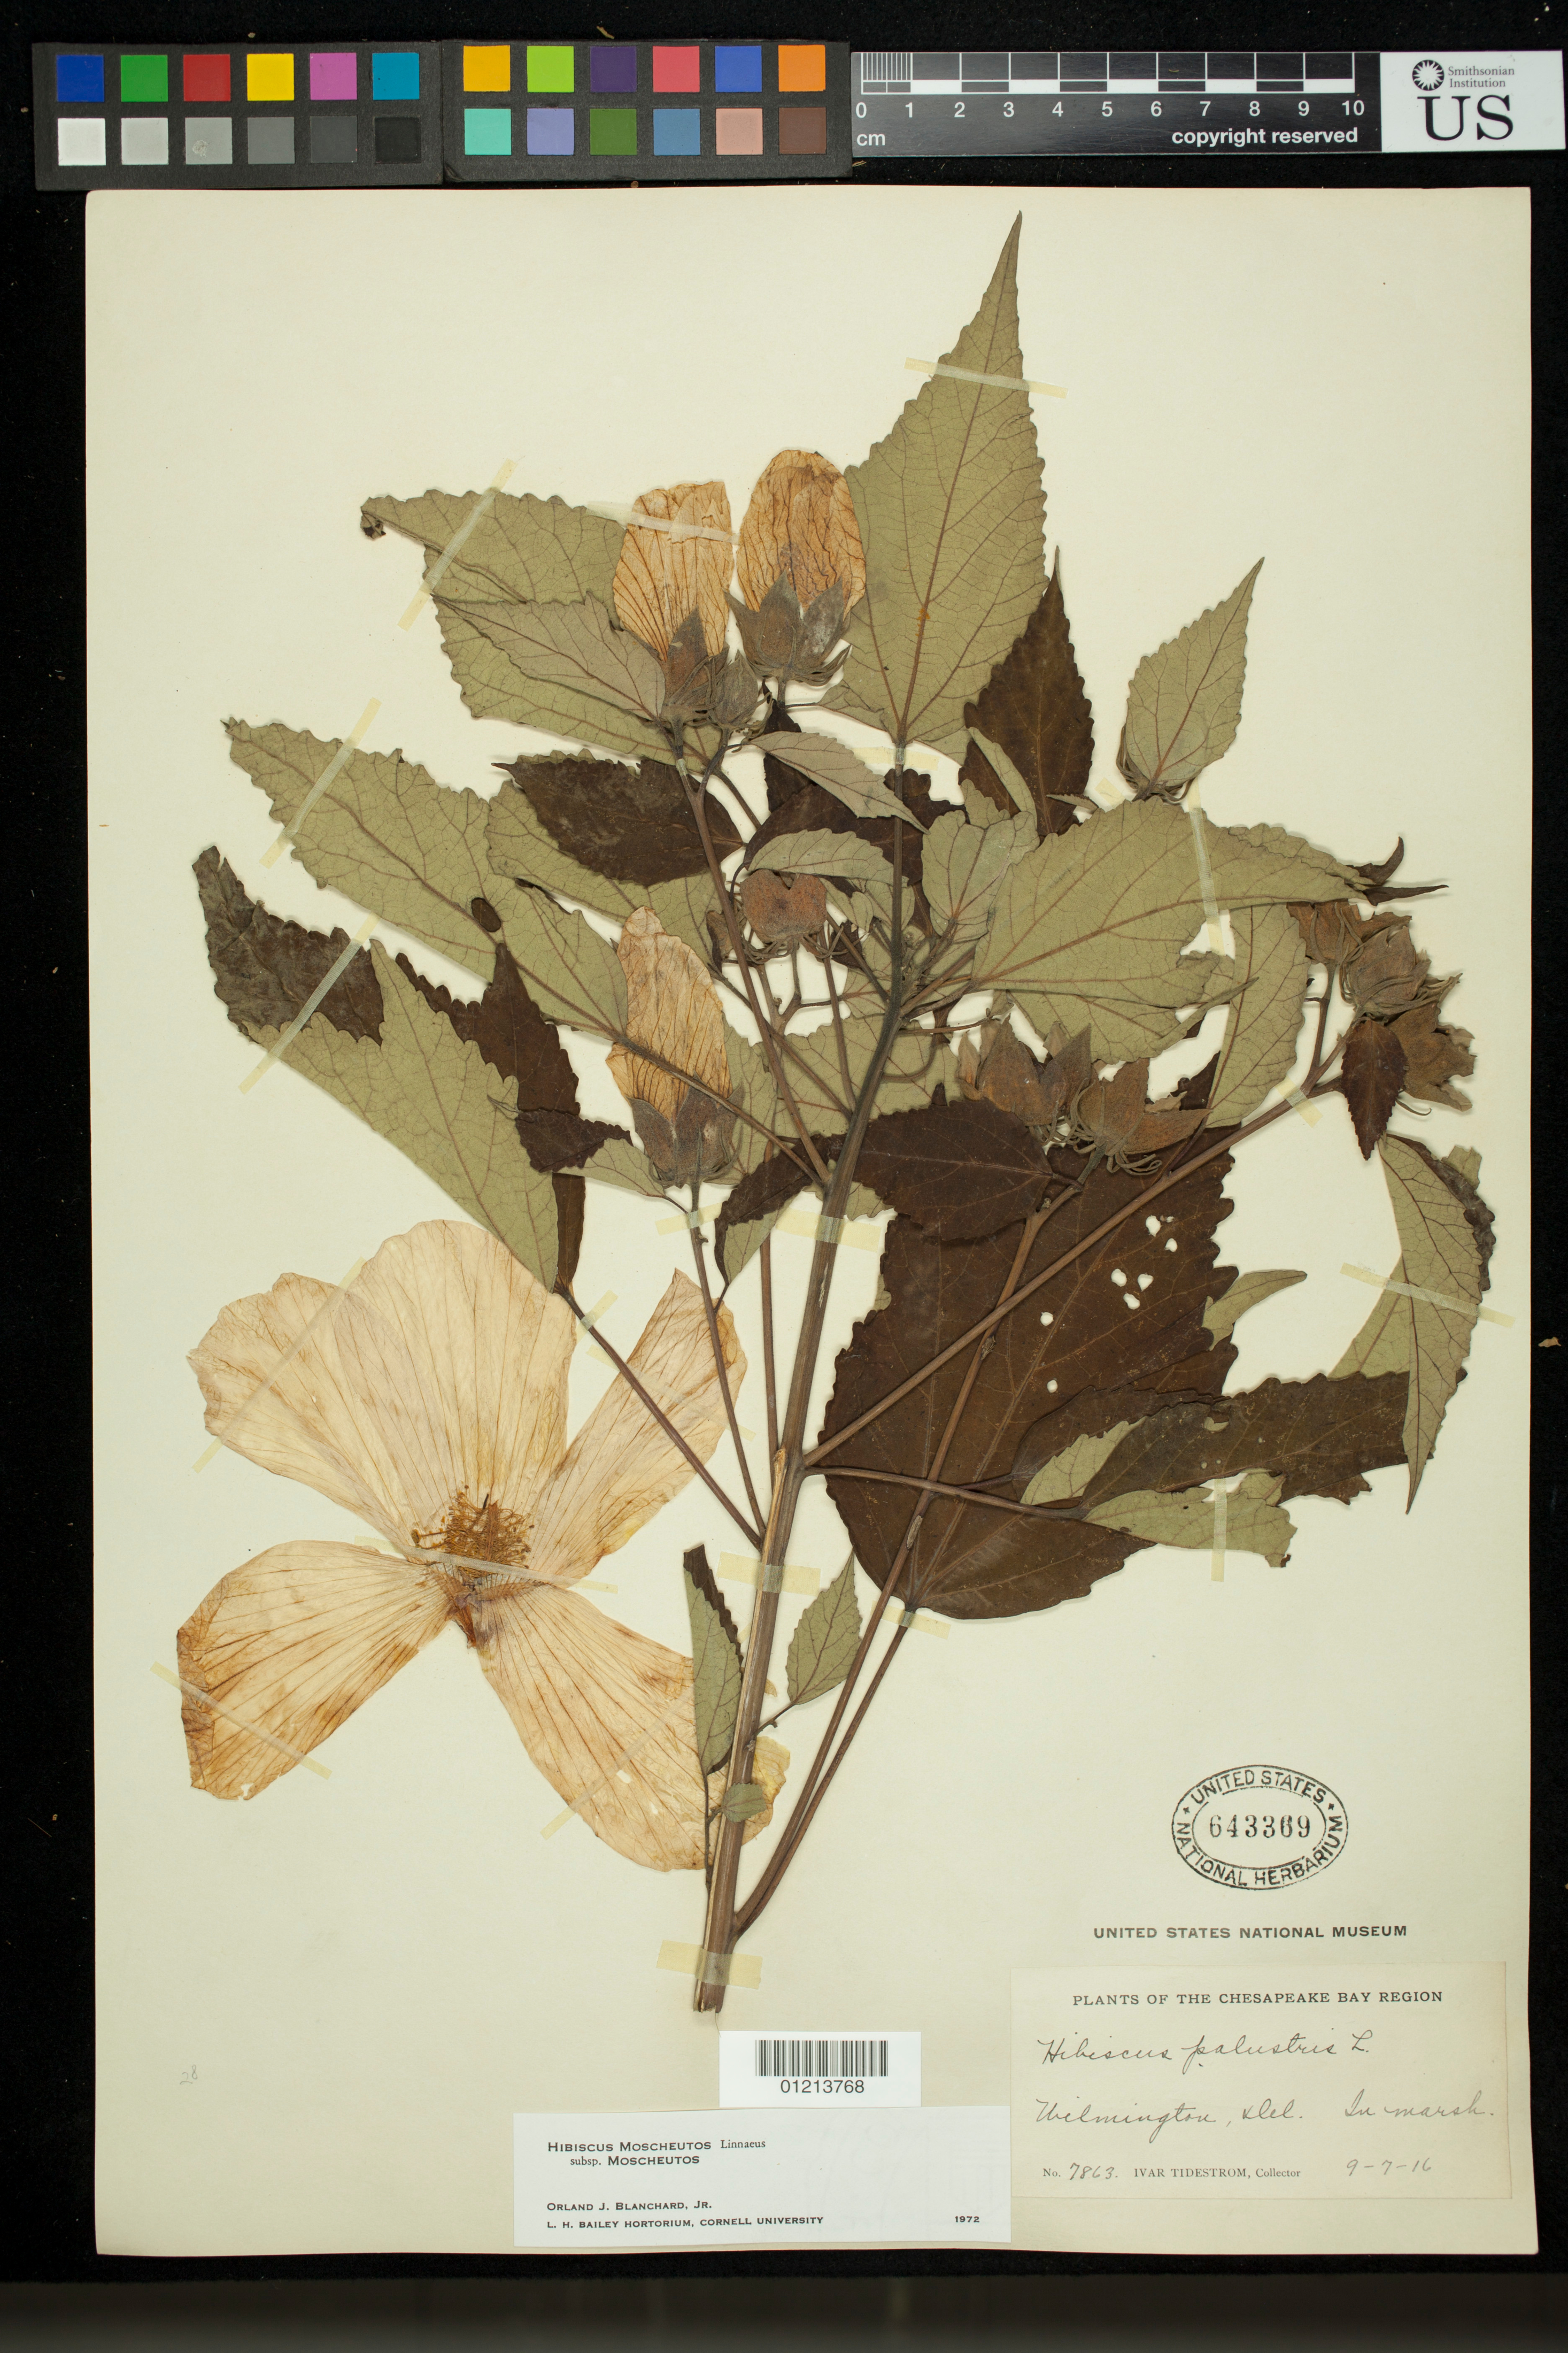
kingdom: Plantae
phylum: Tracheophyta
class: Magnoliopsida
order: Malvales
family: Malvaceae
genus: Hibiscus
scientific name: Hibiscus moscheutos subsp. moscheutos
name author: L.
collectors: I. F. Tidestrom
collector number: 7863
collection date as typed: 09 Jul 1916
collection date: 1916-07-09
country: United States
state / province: Delaware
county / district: New Castle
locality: Chesapeake Bay Region. Wilmington, Del. In marsh.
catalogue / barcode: US 643369